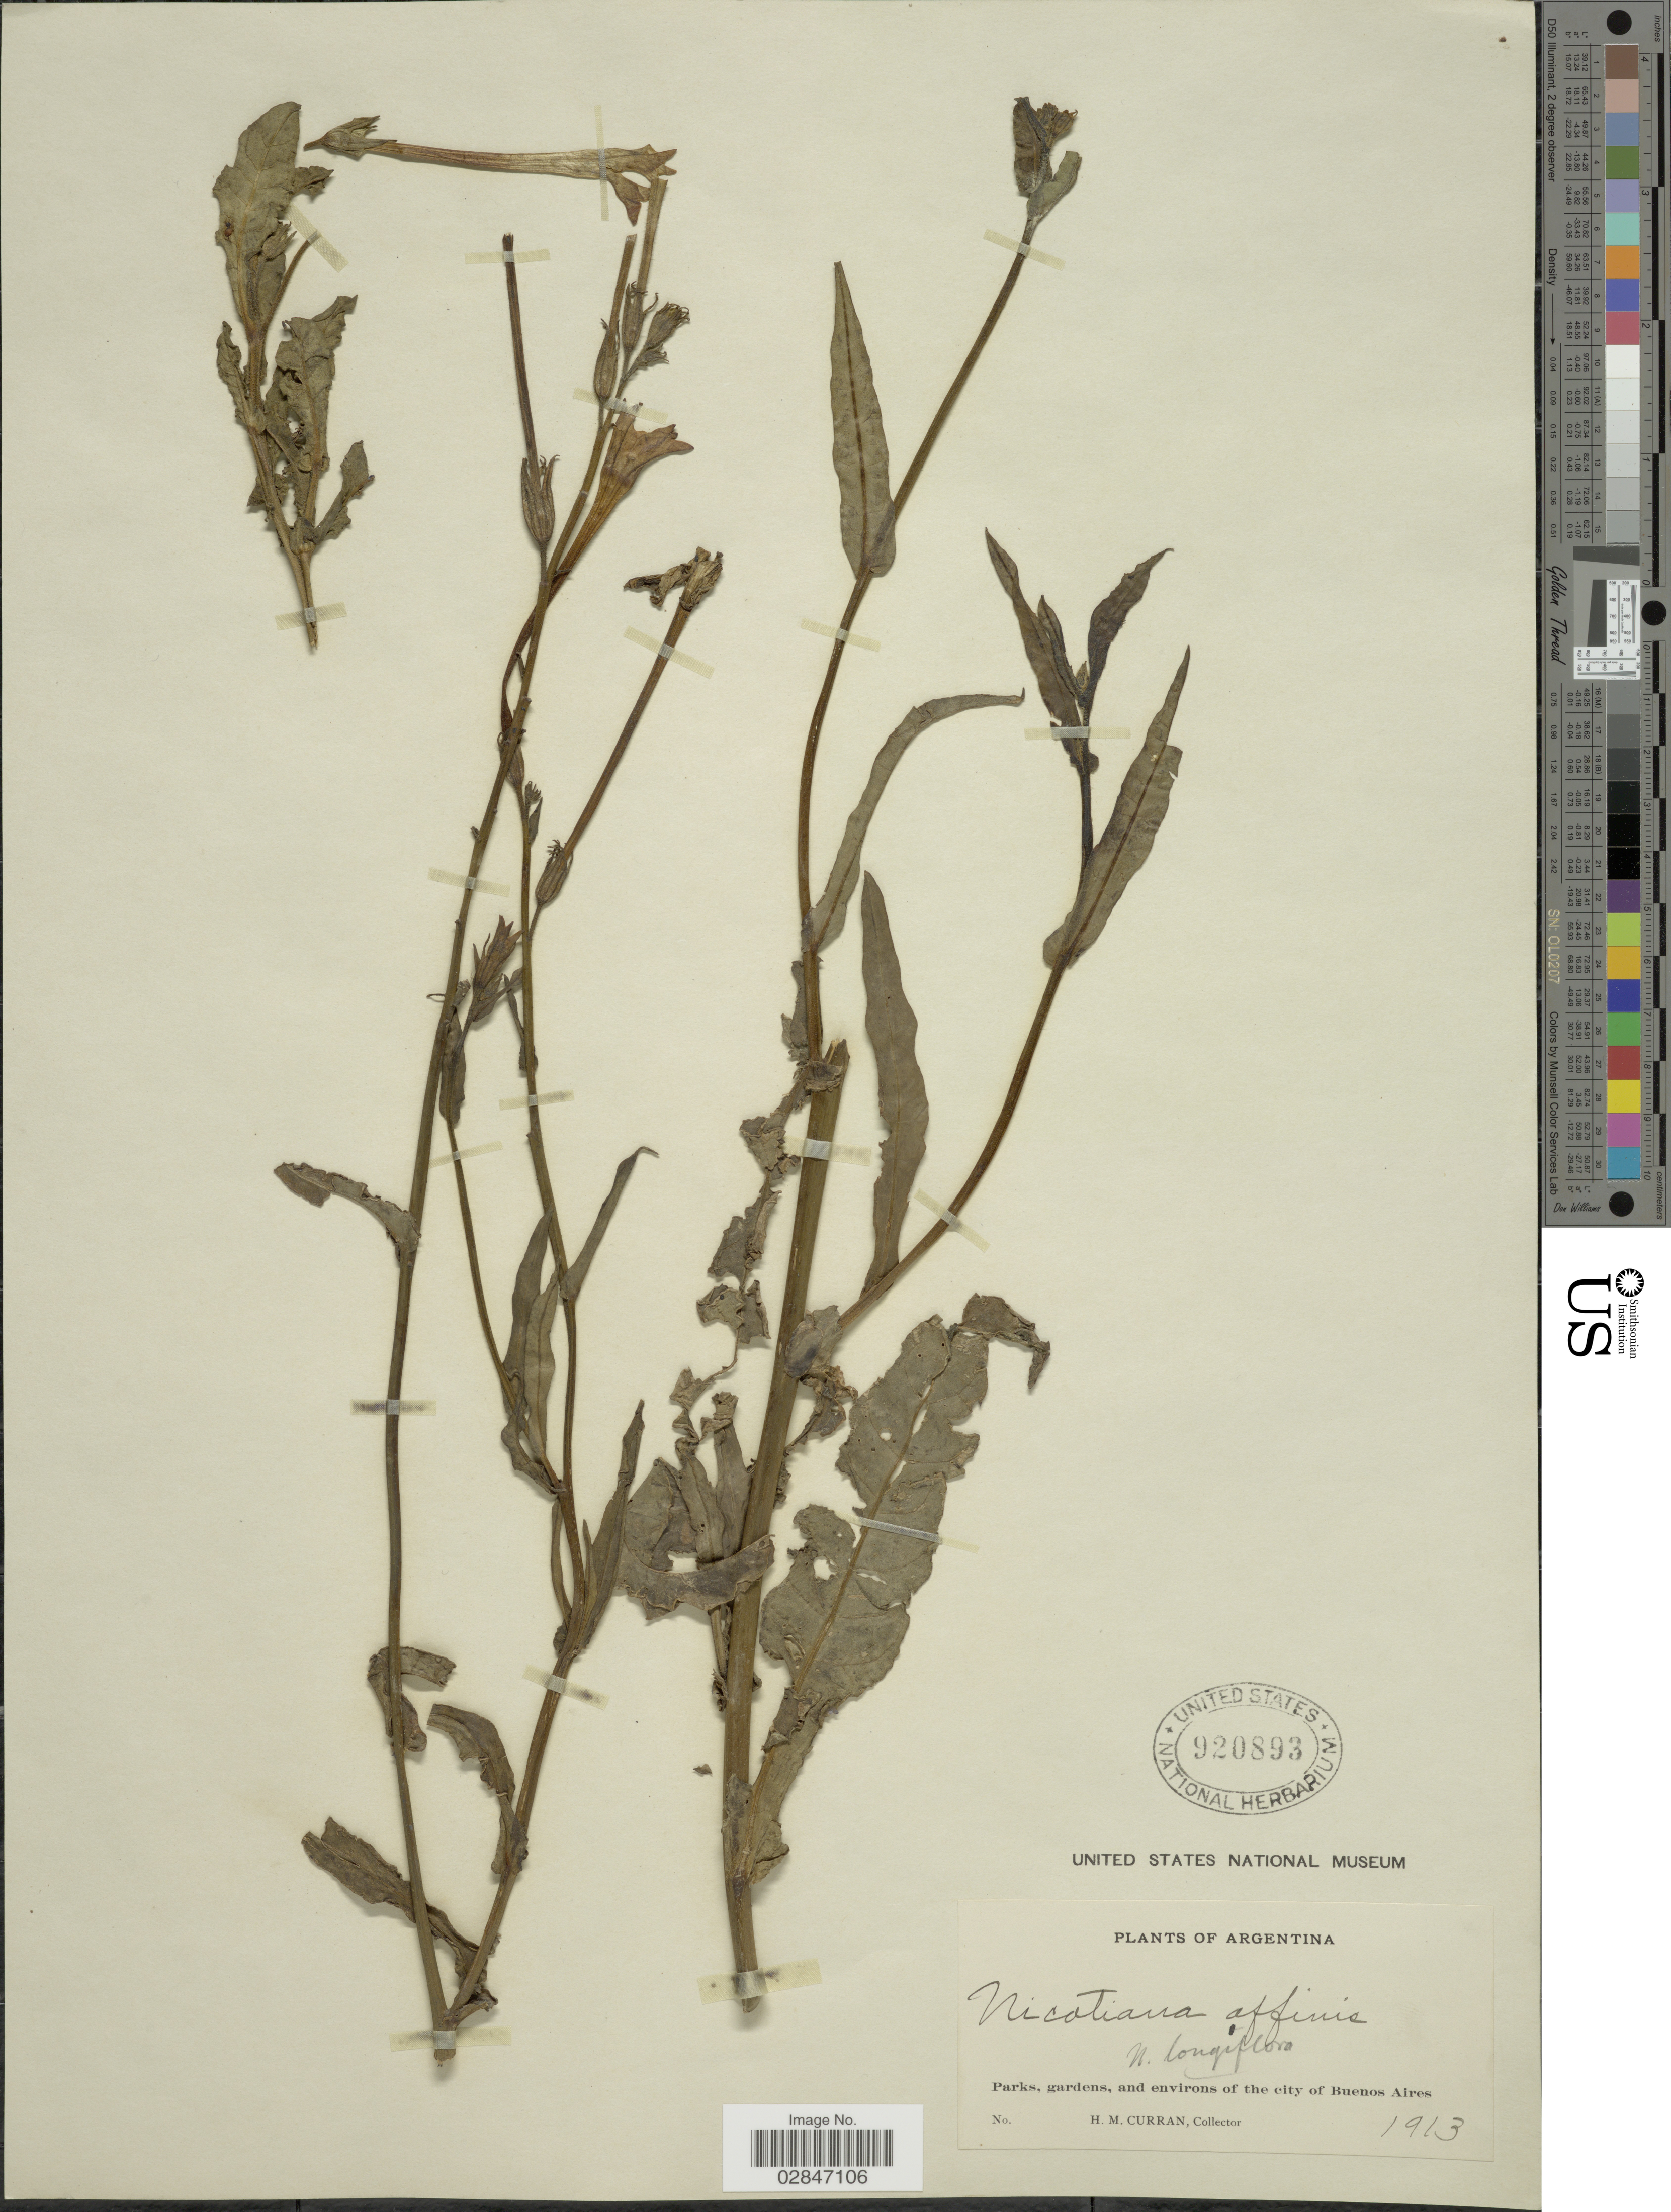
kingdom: Plantae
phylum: Tracheophyta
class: Magnoliopsida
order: Solanales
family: Solanaceae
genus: Nicotiana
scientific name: Nicotiana longiflora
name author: Cav.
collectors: H. M. Curran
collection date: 1913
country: Argentina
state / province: Buenos Aires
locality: Parks, gardens, and environs of the city of Buenos Aires.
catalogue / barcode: US 920893